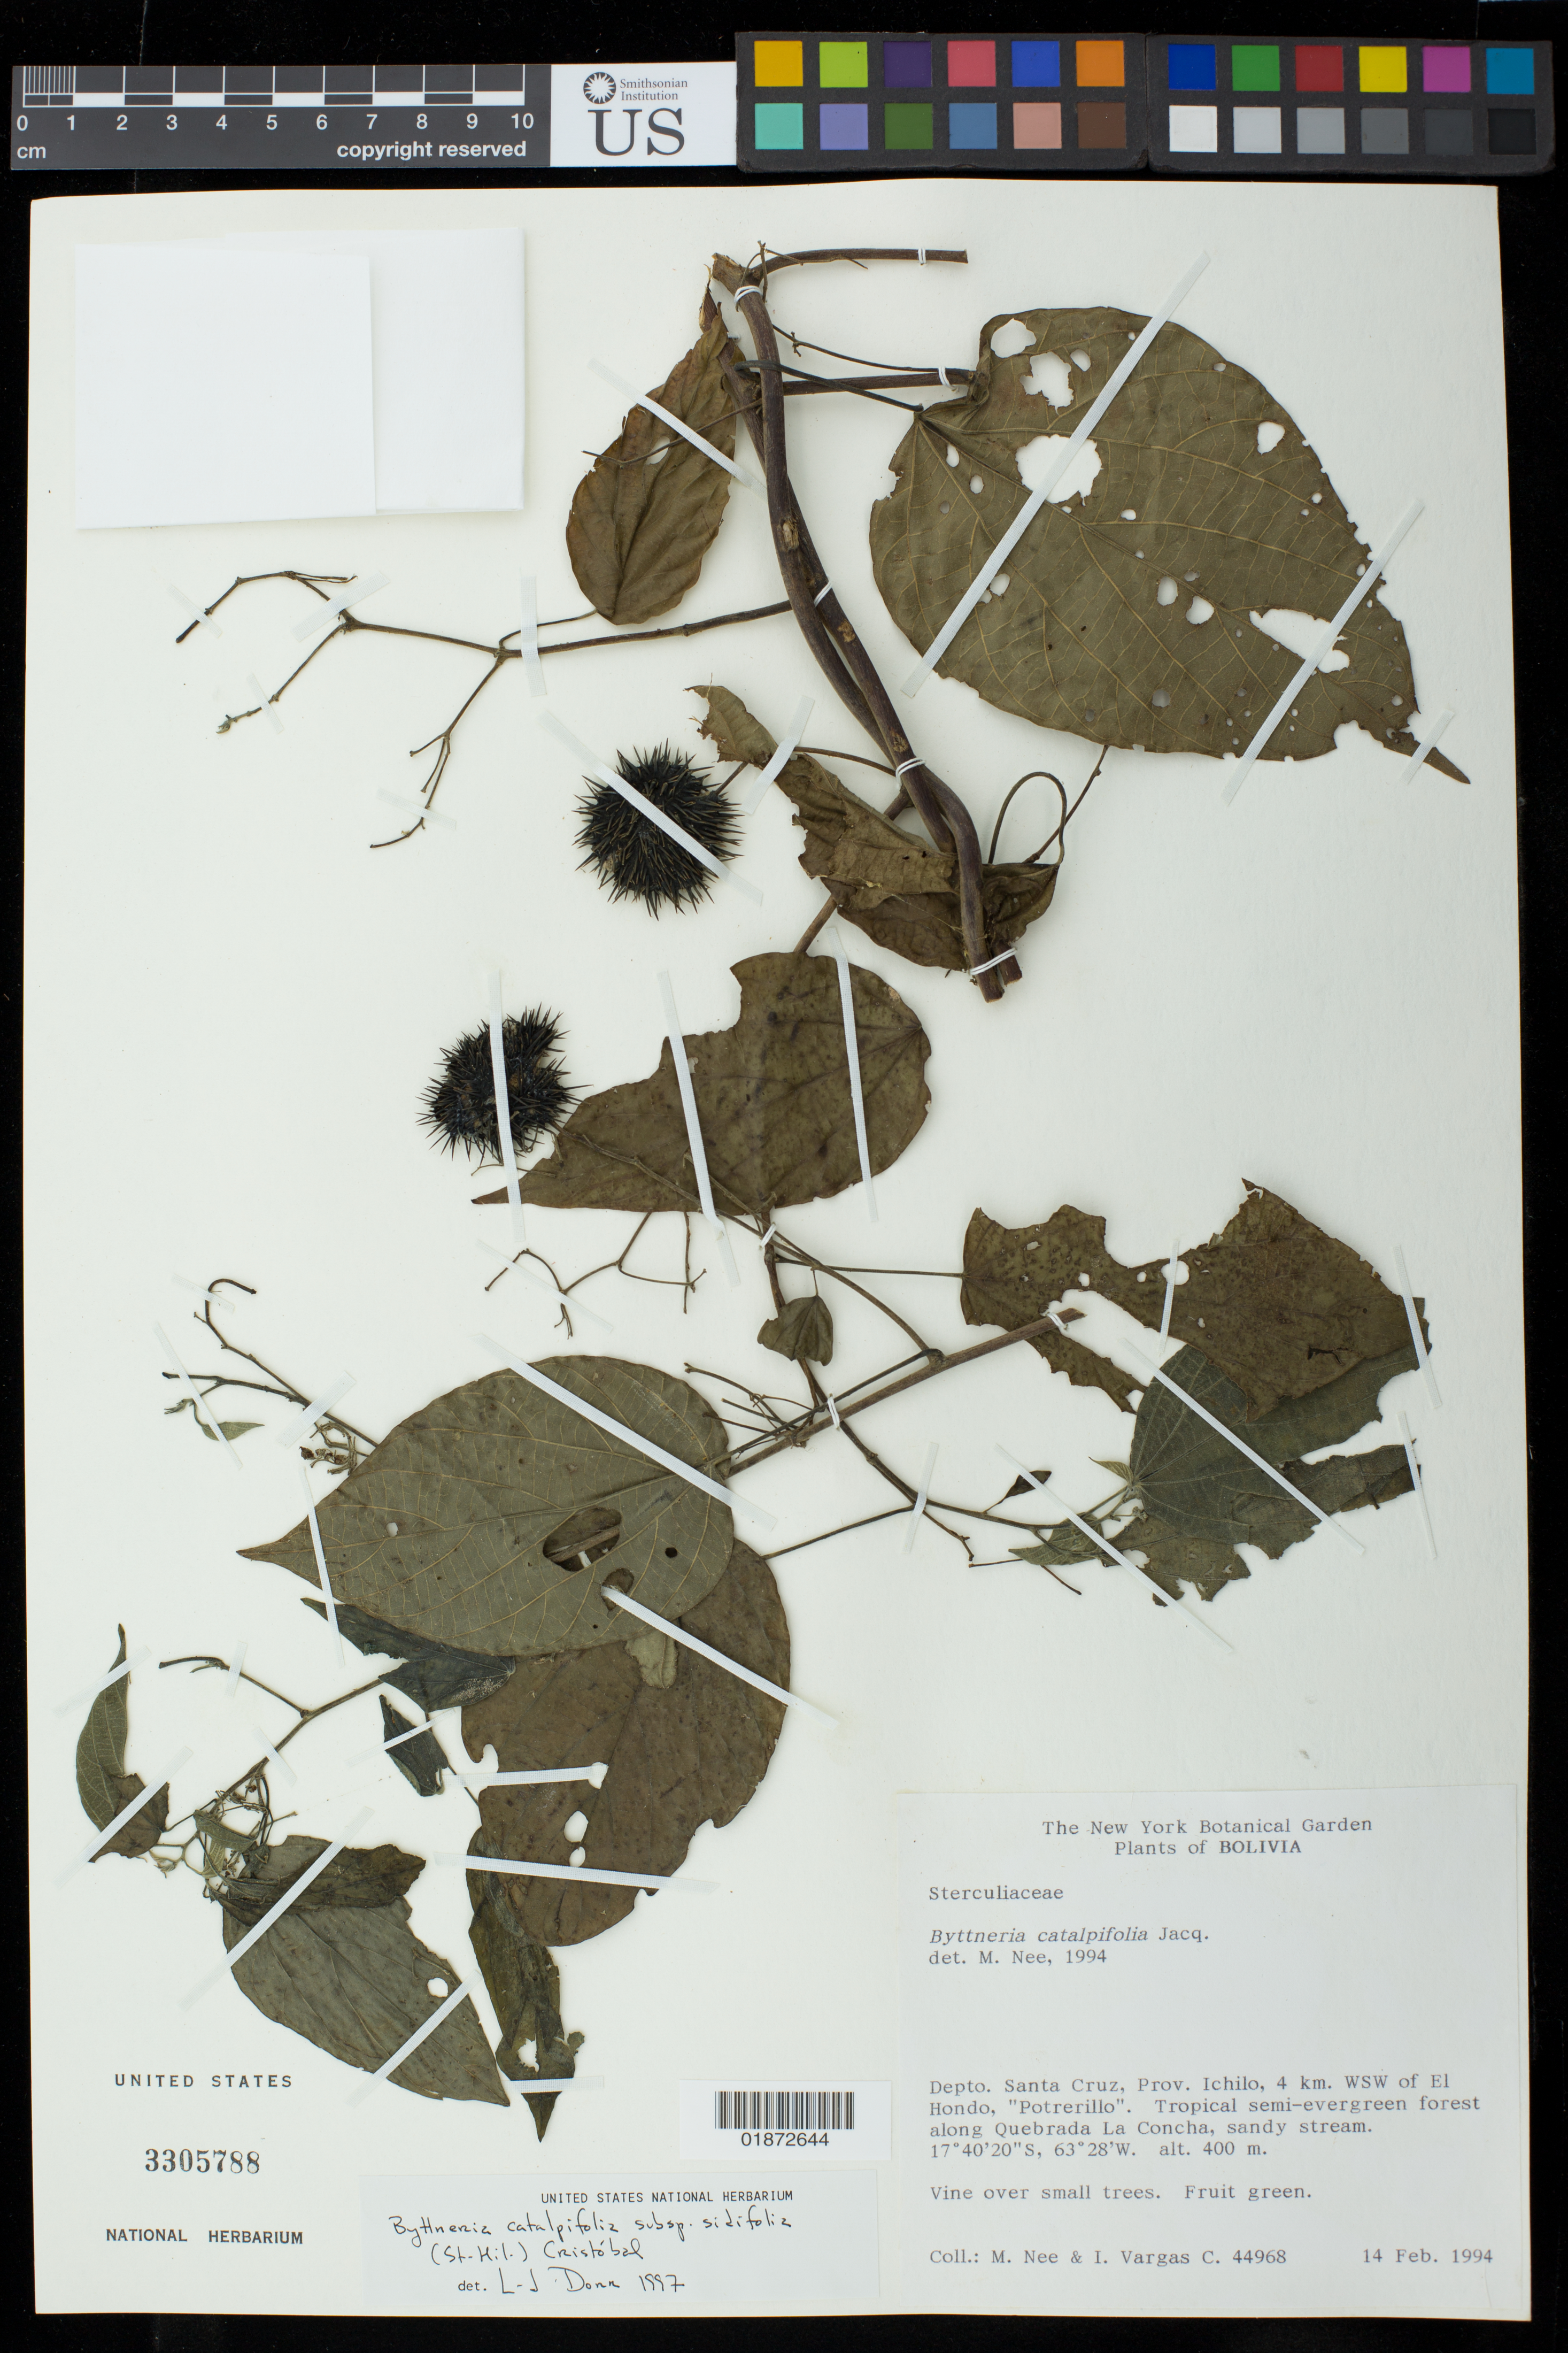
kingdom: Plantae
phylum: Tracheophyta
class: Magnoliopsida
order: Malvales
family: Malvaceae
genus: Byttneria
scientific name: Byttneria catalpifolia subsp. sidifolia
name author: (J. St.-Hil.) Cristóbal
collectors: M. Nee & I. Vargas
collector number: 44968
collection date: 1994-02-14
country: Bolivia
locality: Depto. Santa Cruz, Prov. Ichilo, 4 Km WSW of el Hondo, Potrerillo"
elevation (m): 400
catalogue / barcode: US 3305788